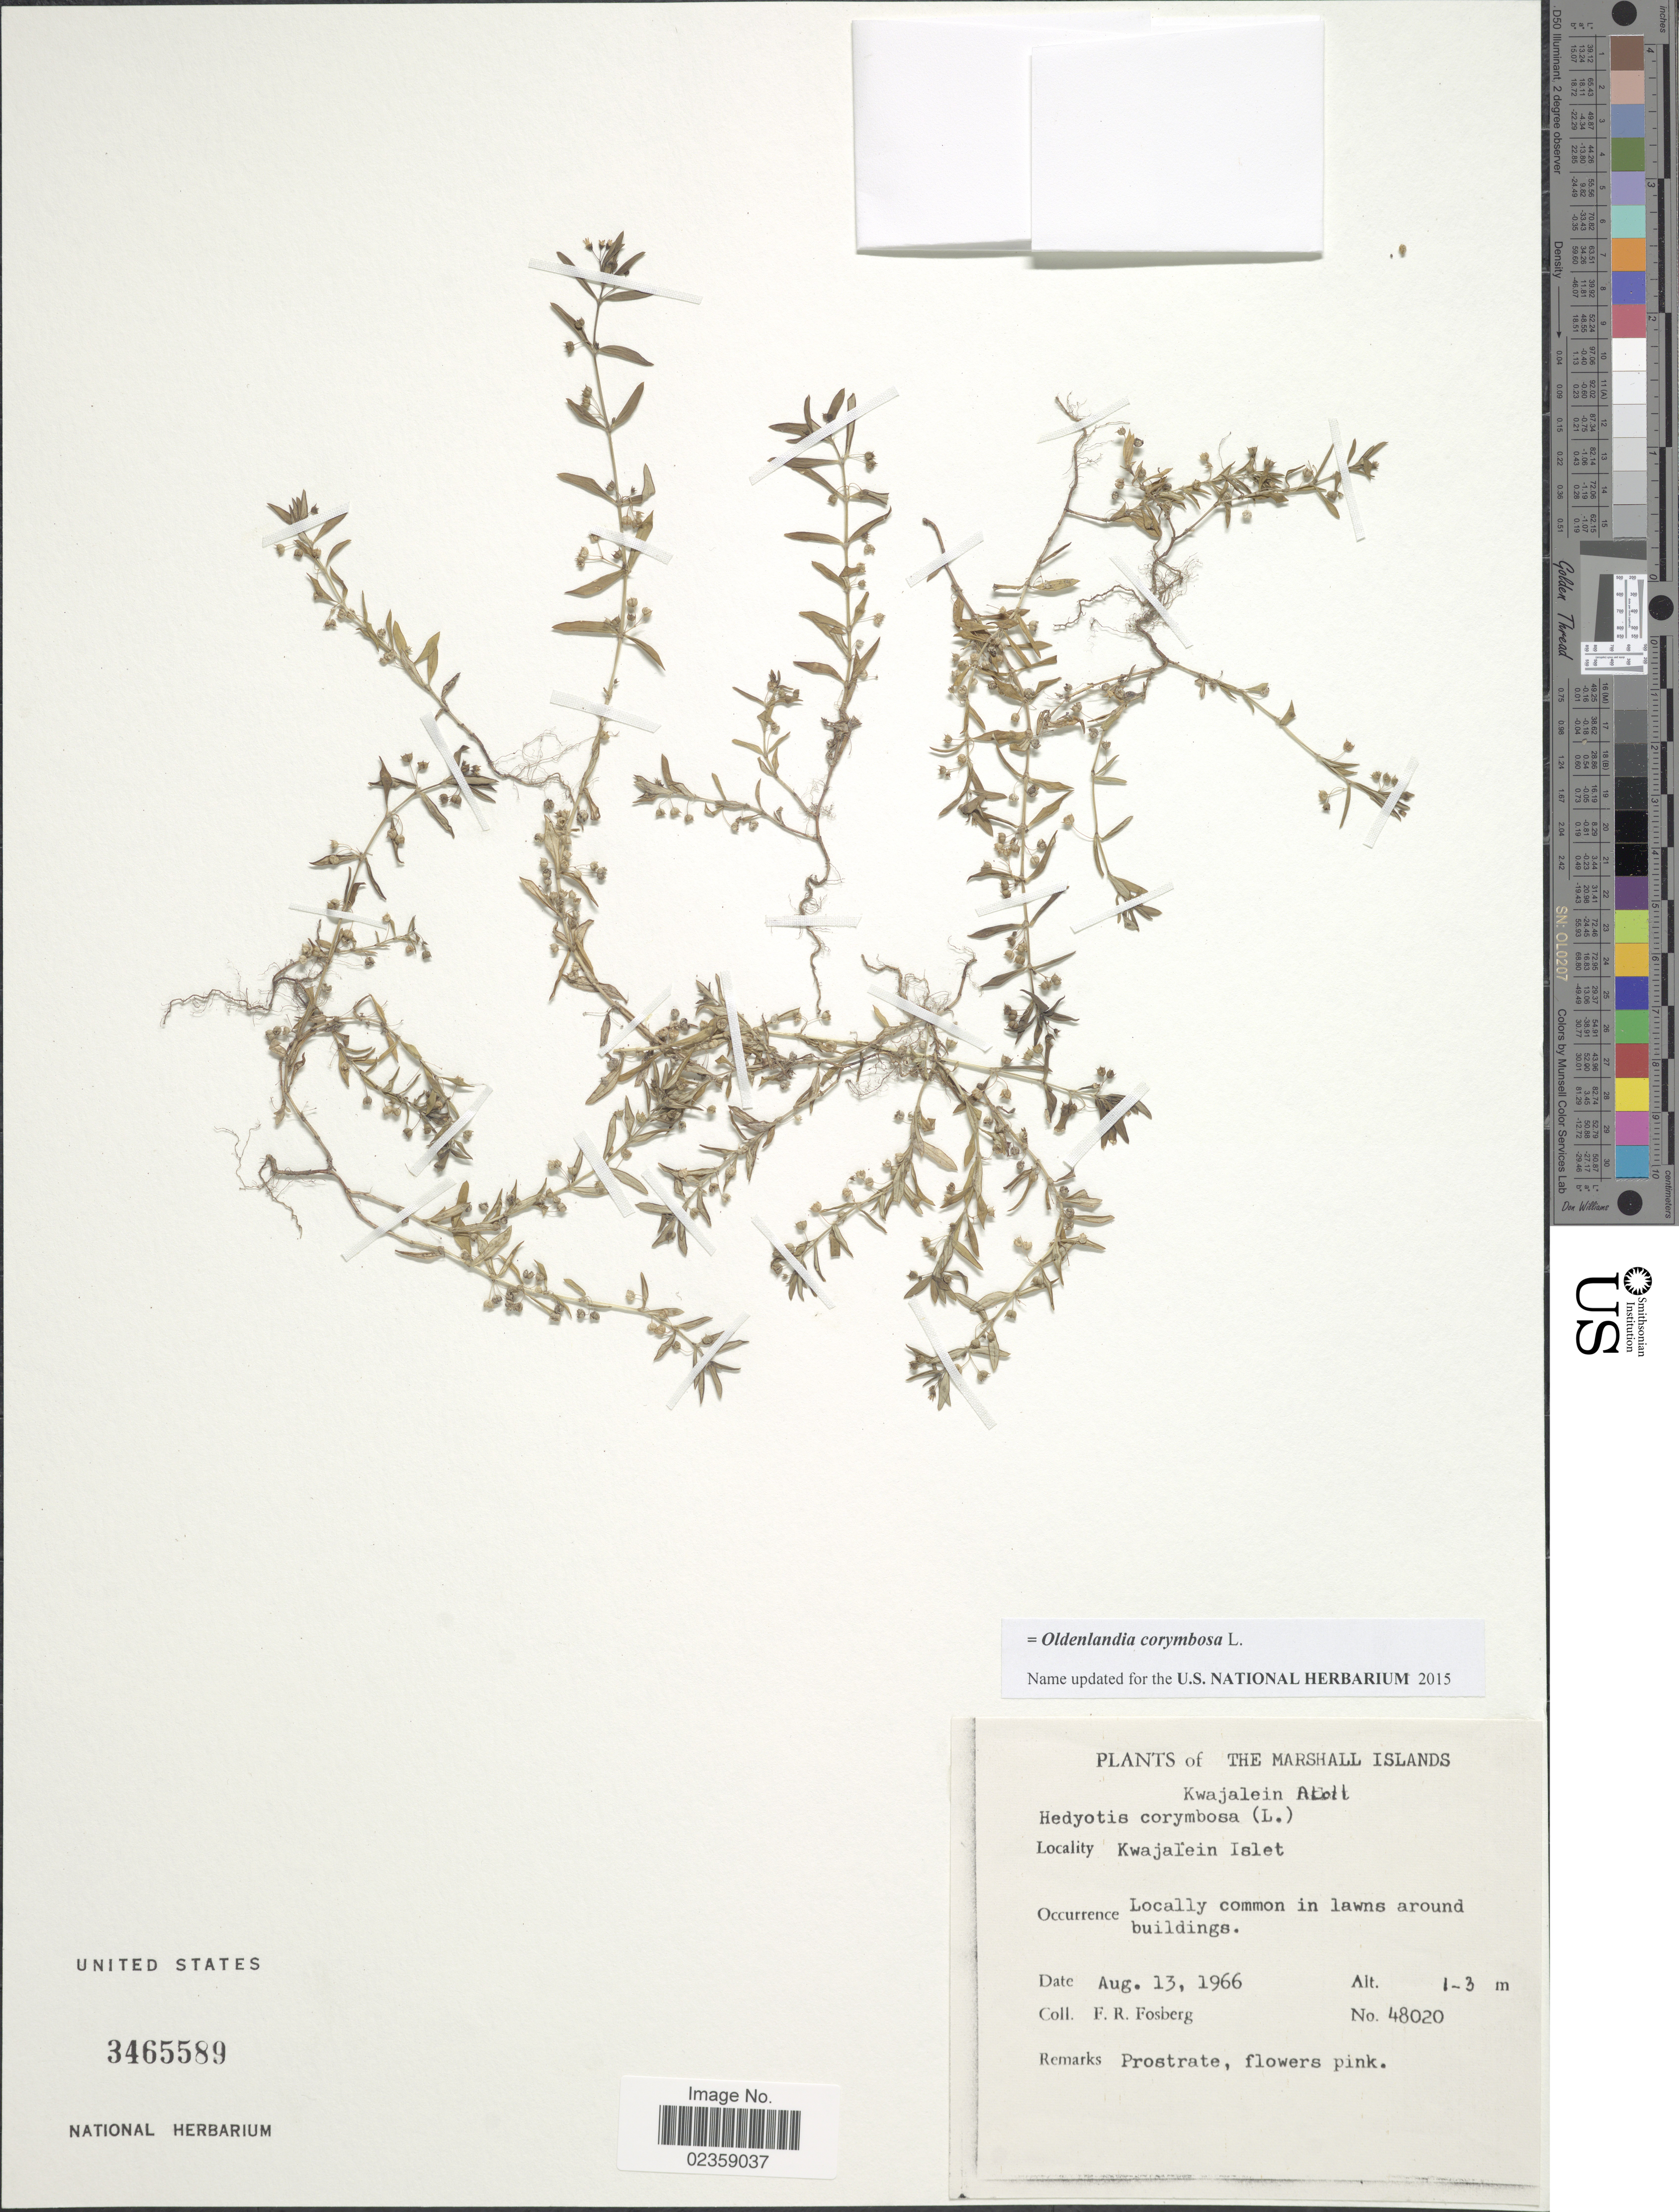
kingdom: Plantae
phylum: Tracheophyta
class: Magnoliopsida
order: Gentianales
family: Rubiaceae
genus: Oldenlandia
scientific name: Oldenlandia corymbosa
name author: L.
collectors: F. R. Fosberg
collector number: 48020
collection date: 1966-08-13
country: Marshall Islands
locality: Kwajalein Atoll. Kwajalein Islet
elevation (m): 1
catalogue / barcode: US 3465589